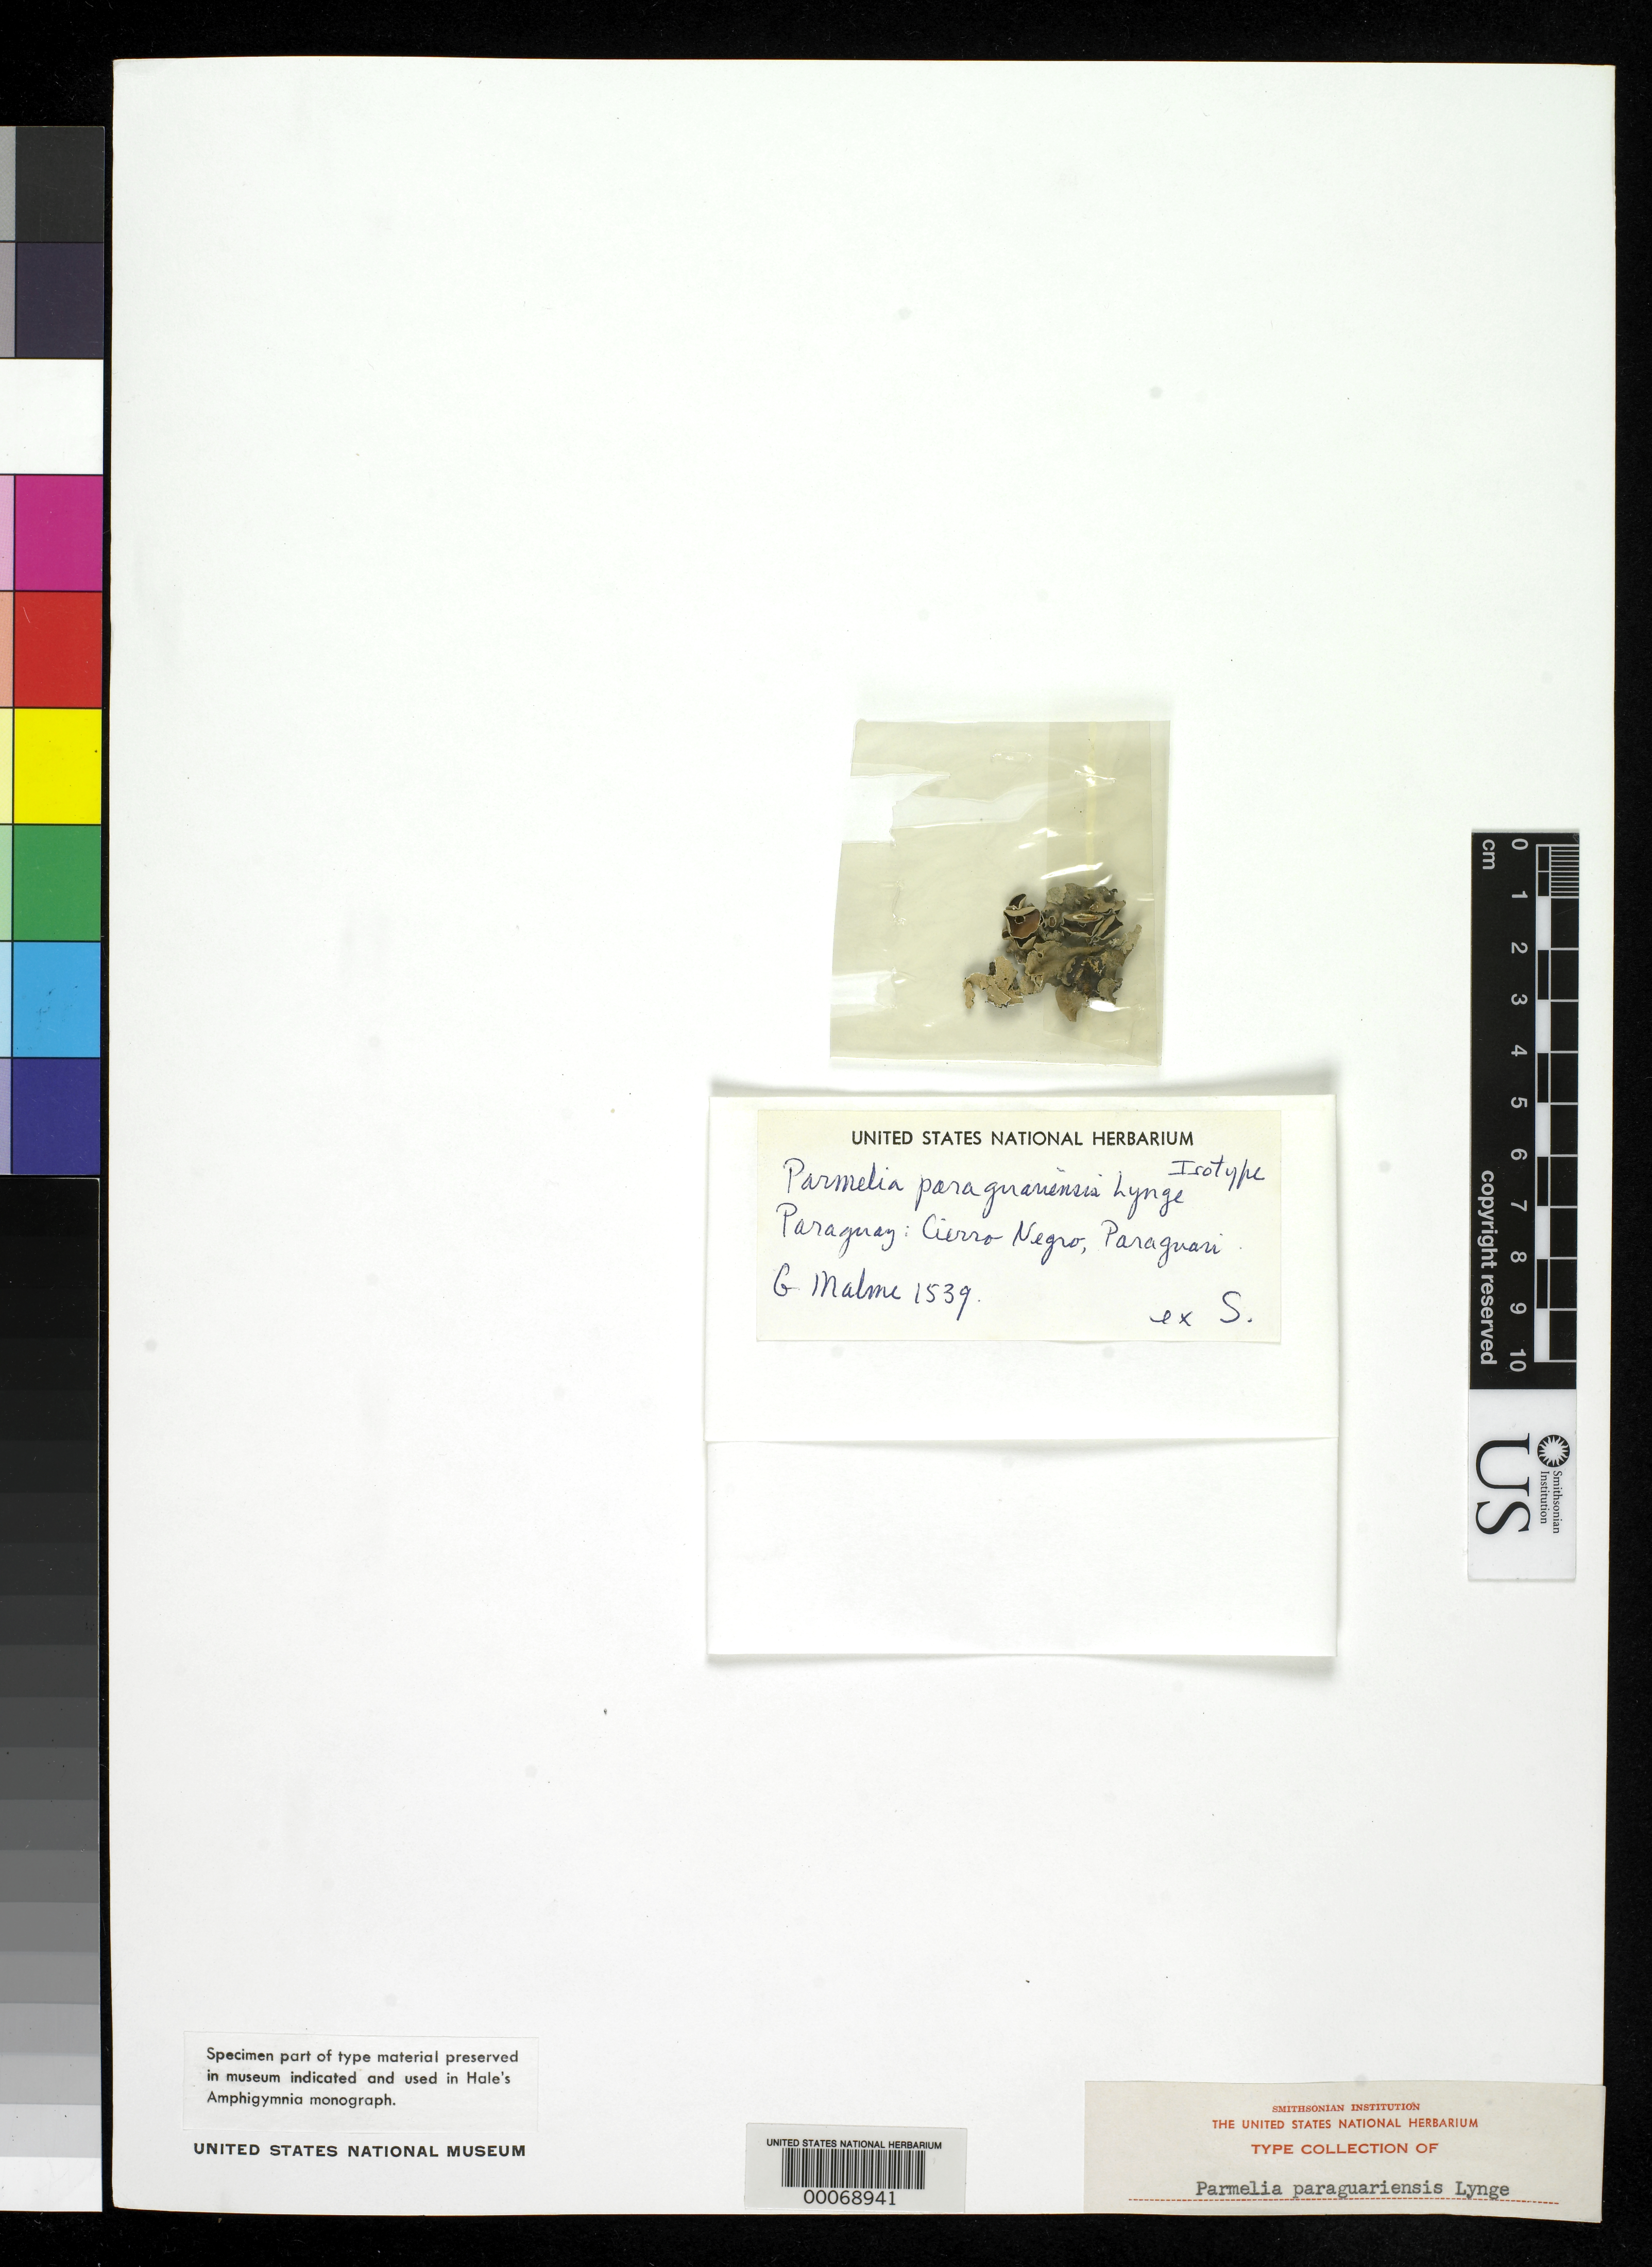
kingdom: Fungi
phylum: Ascomycota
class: Lecanoromycetes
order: Lecanorales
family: Parmeliaceae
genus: Parmelia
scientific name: Parmelia paraguariensis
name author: Lynge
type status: Isotype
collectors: G. O. A. Malme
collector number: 1539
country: Paraguay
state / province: Paraguarí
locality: Cierro Negro.